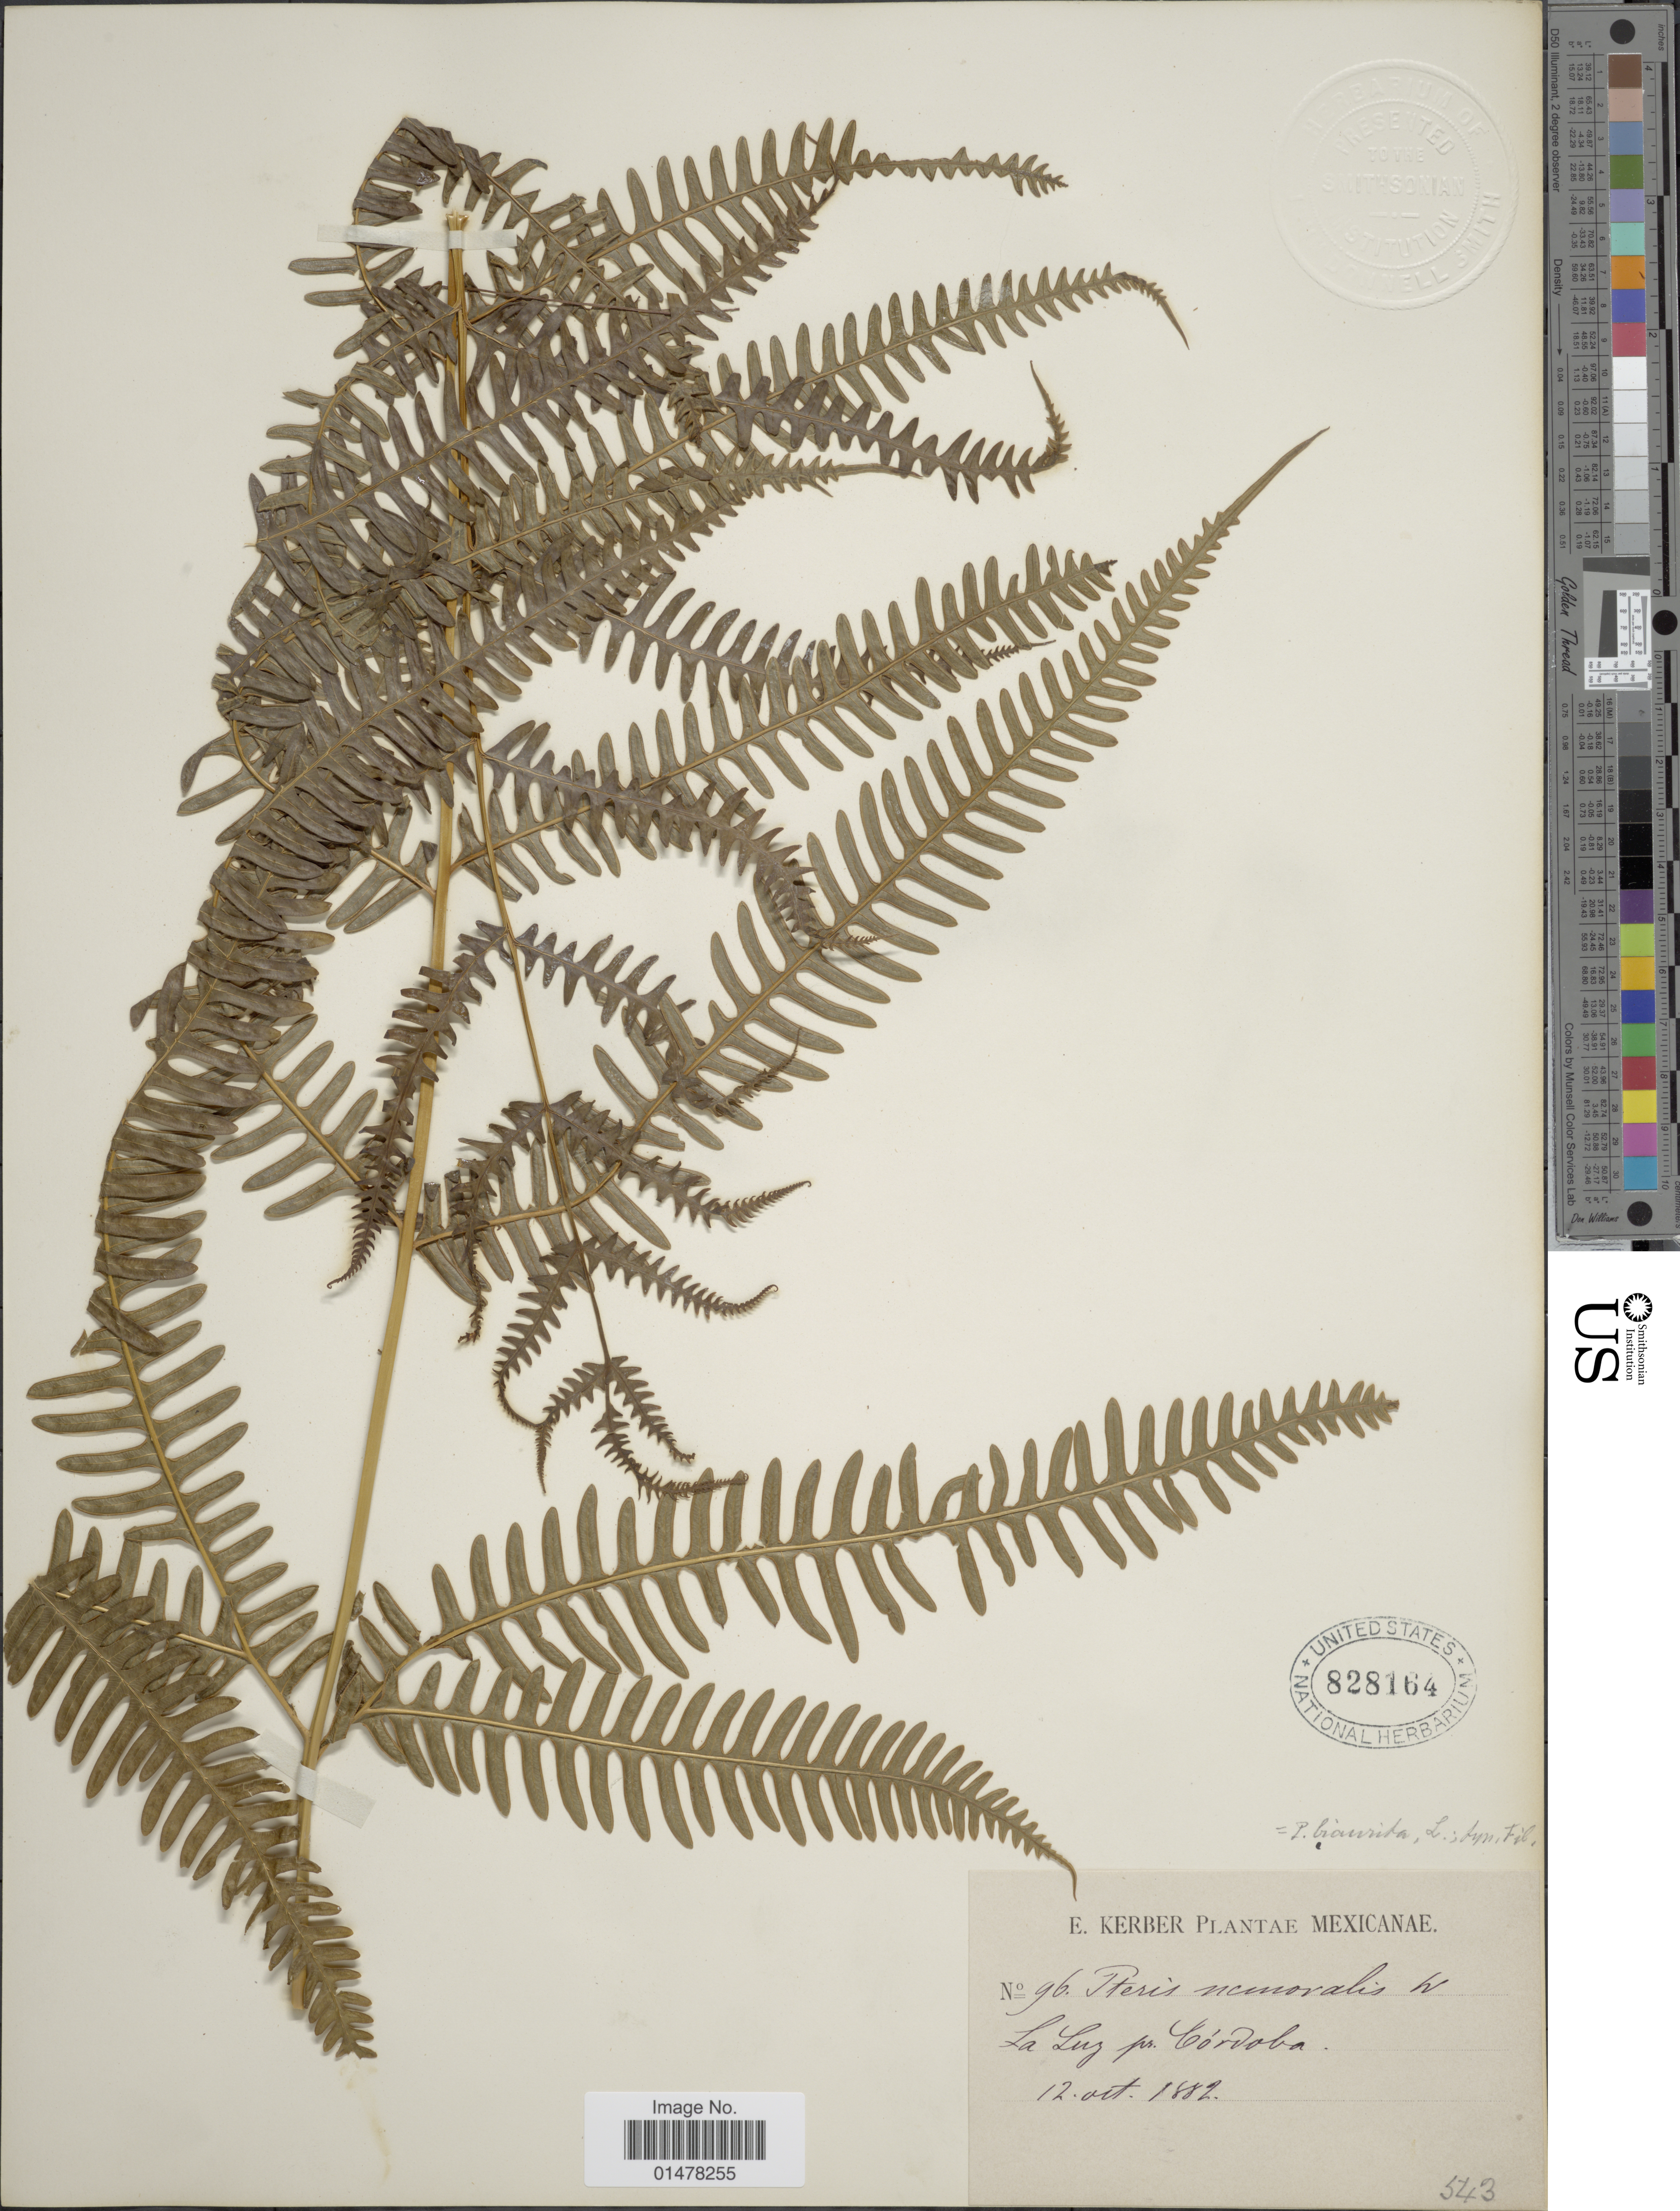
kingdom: Plantae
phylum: Tracheophyta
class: Polypodiopsida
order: Polypodiales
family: Pteridaceae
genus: Pteris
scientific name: Pteris quadriaurita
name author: Retz.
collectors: E. Kerber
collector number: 96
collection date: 1882-10-12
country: Mexico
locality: Plantae Mexicanae, La Luz pr. Cordoba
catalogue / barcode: US 828164